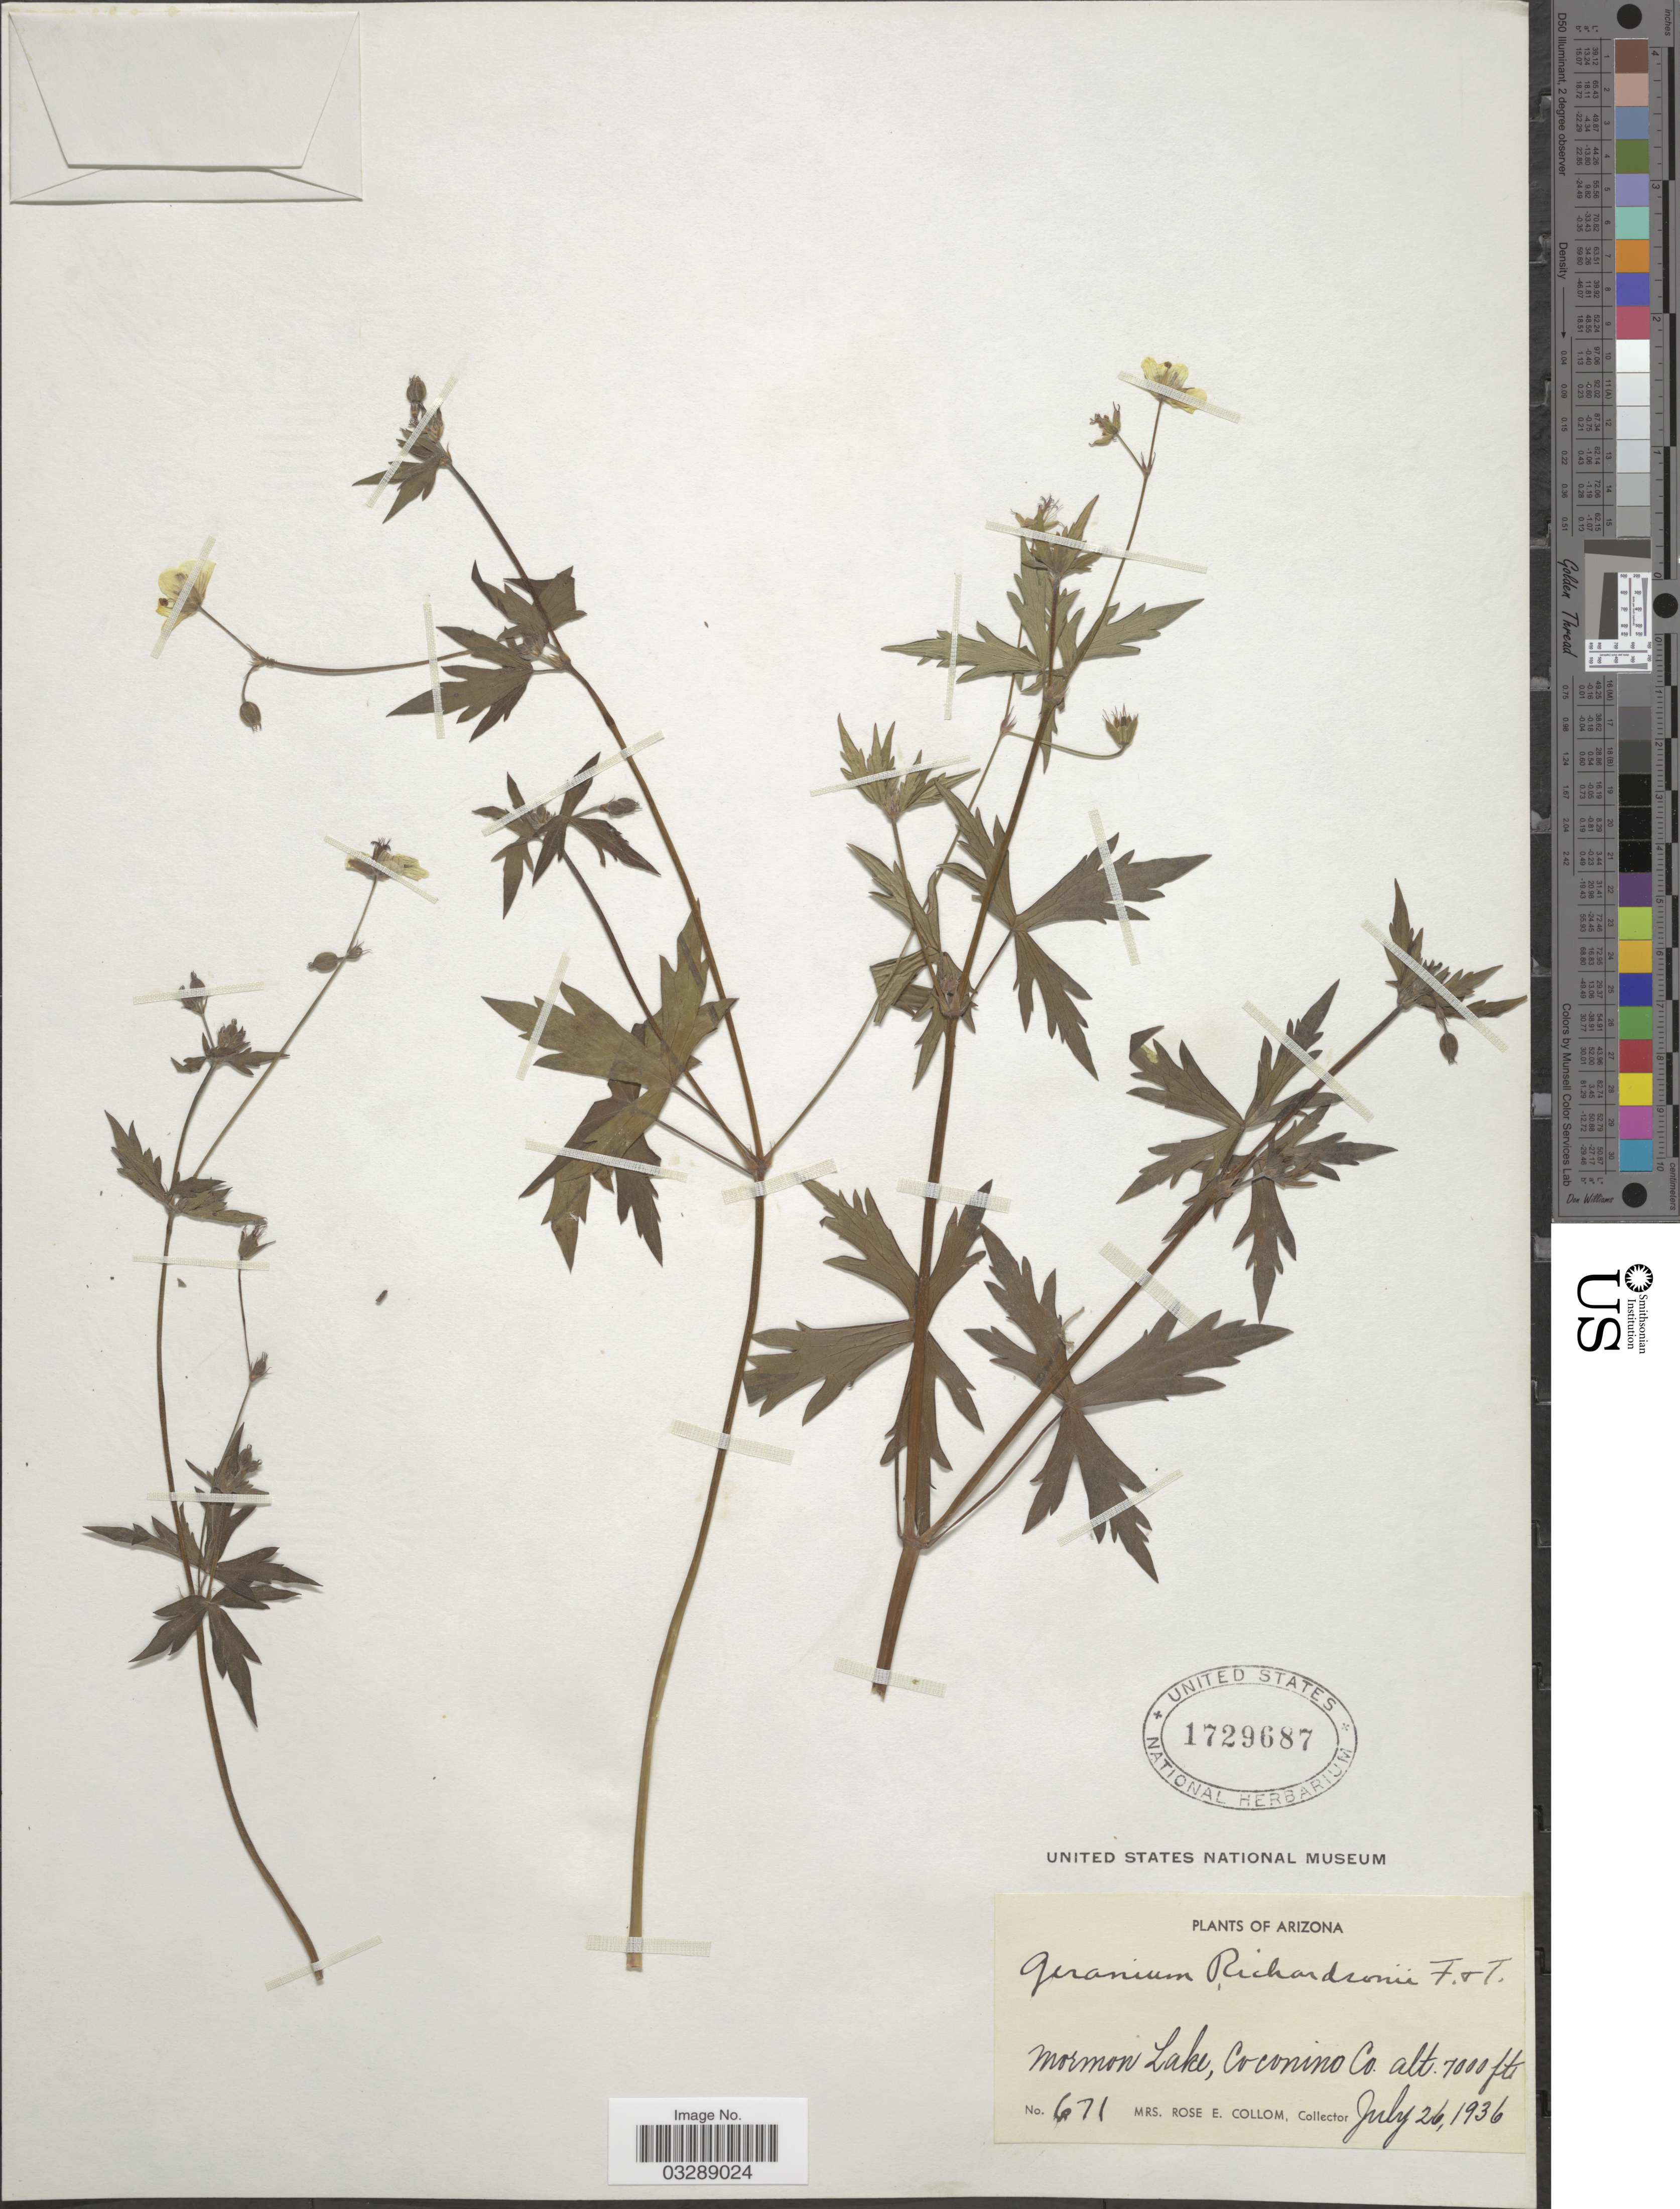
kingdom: Plantae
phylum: Tracheophyta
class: Magnoliopsida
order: Geraniales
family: Geraniaceae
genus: Geranium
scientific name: Geranium richardsonii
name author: Fisch. & Trautv.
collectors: R. E. Collom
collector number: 671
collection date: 1936-07-26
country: United States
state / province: Arizona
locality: Mormon Lake, Coconino Co.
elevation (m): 2134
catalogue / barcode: US 1729687